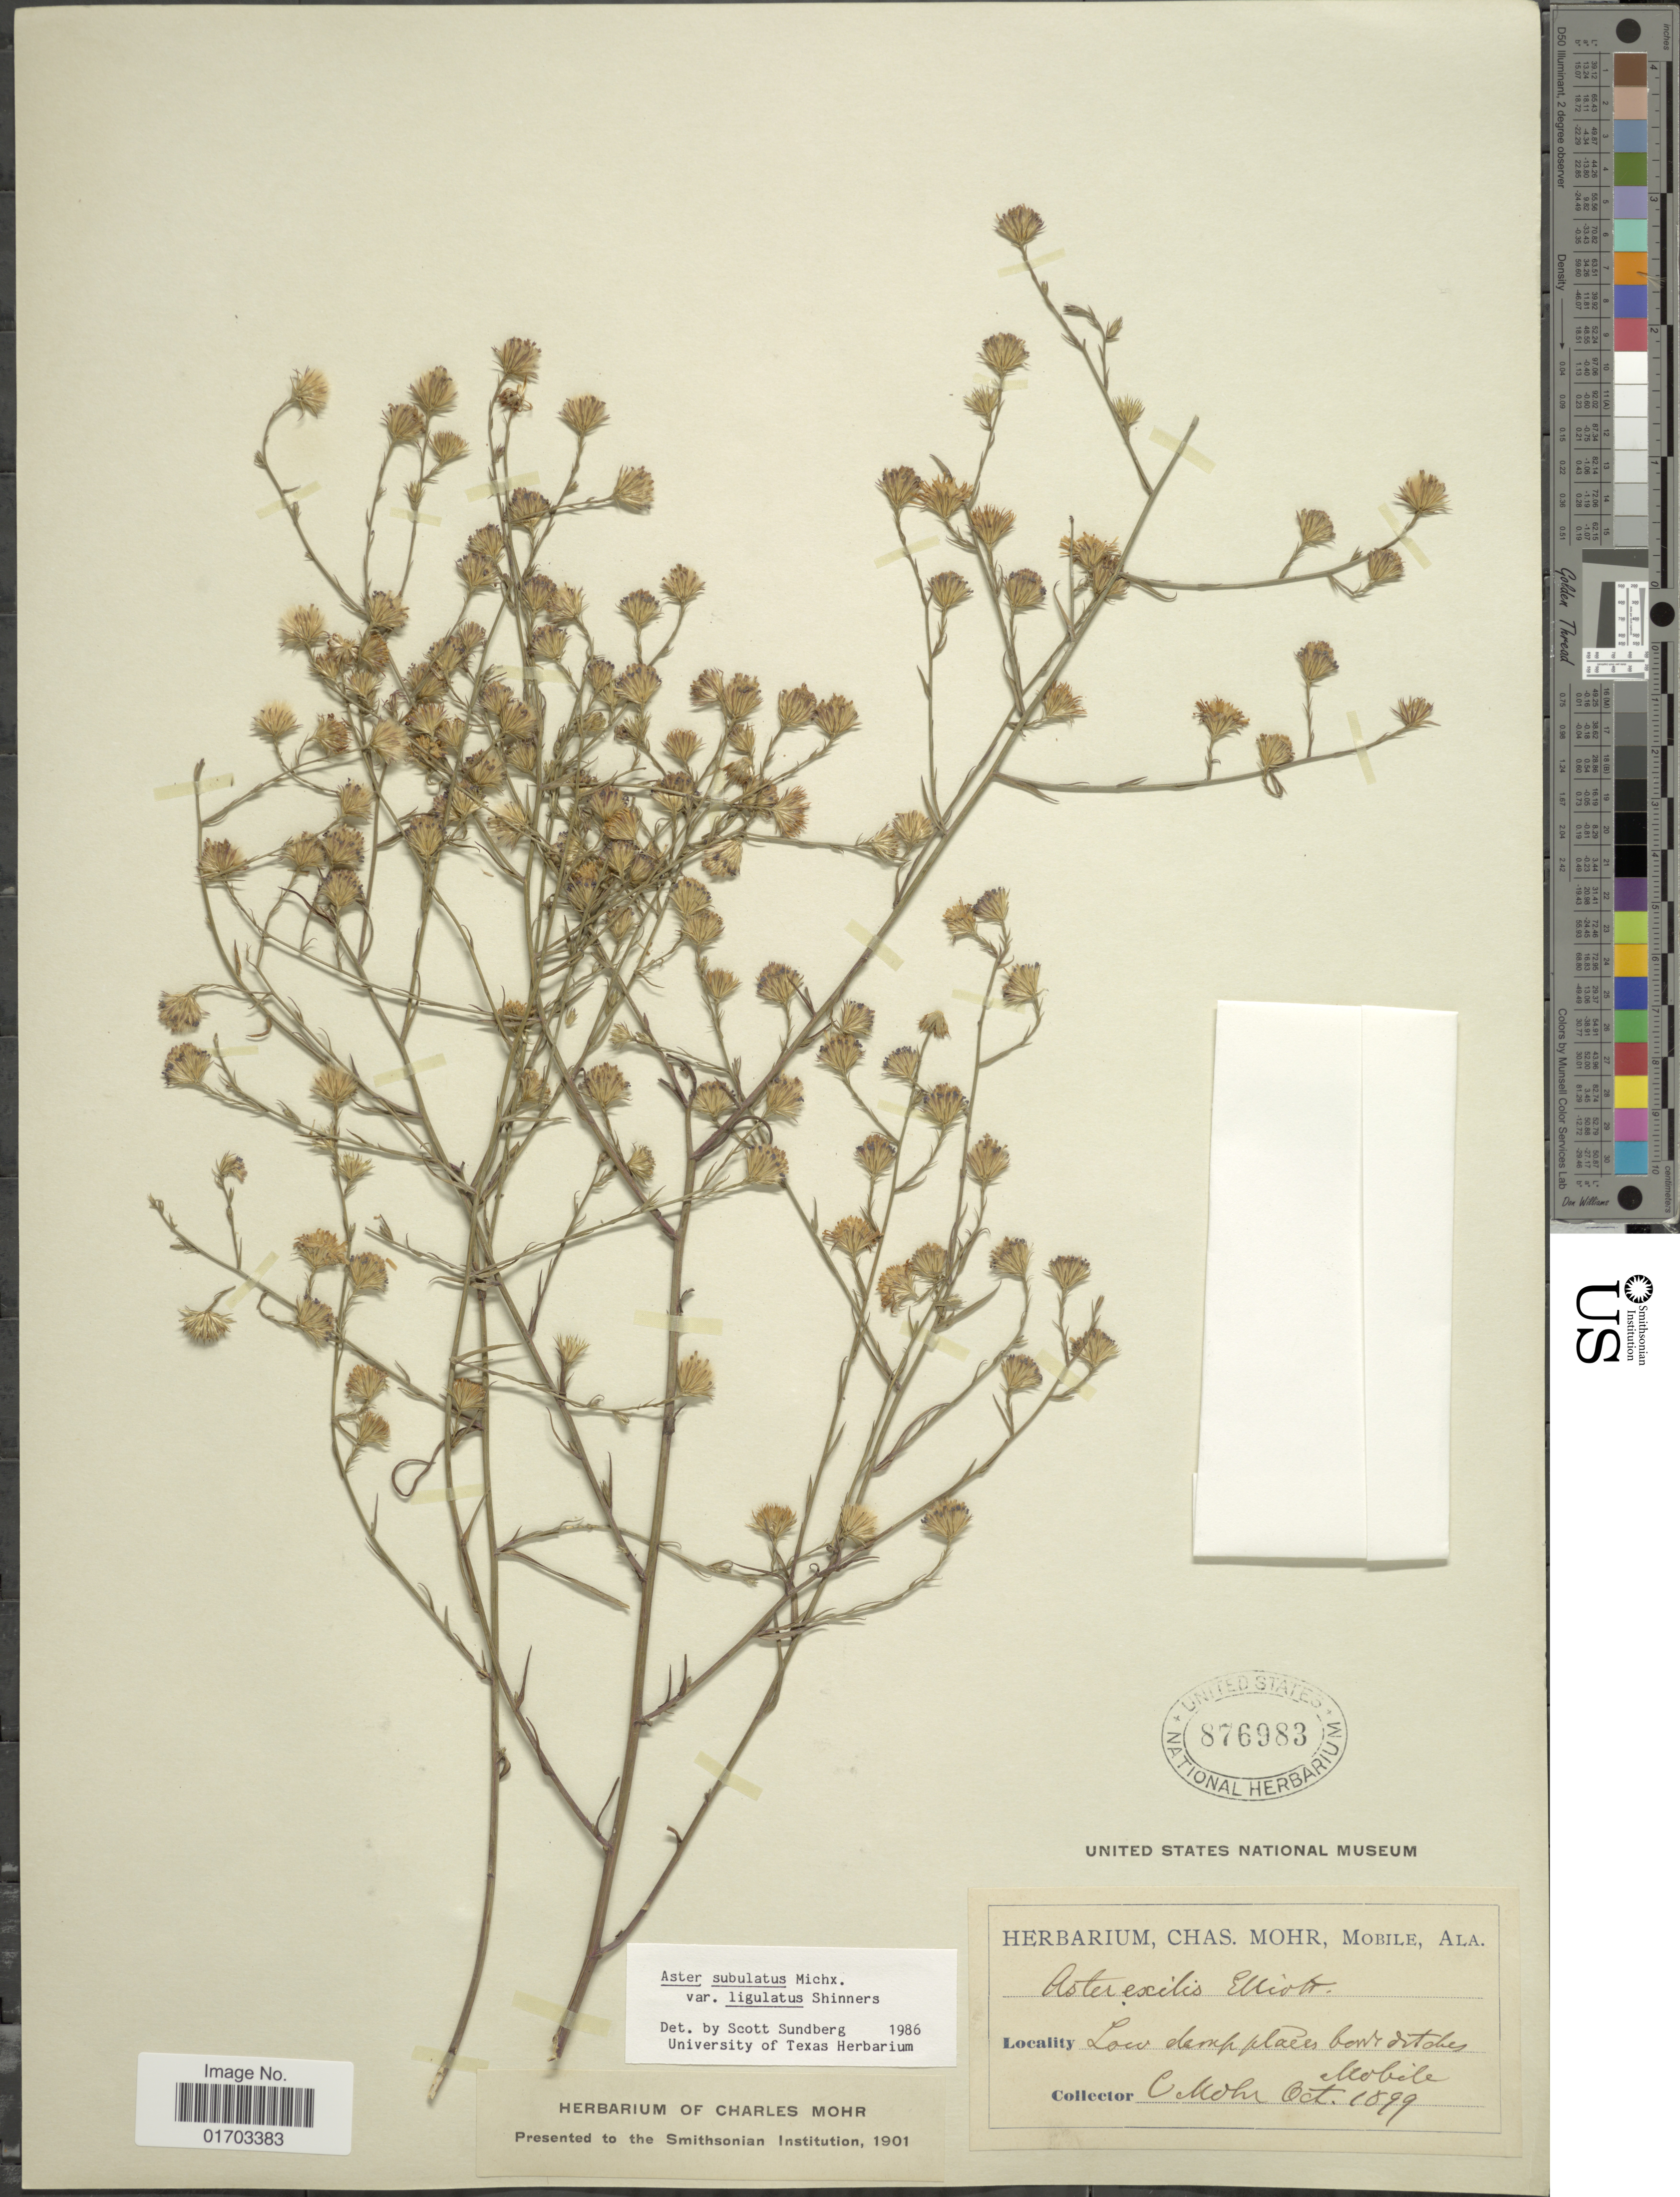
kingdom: Plantae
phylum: Tracheophyta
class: Magnoliopsida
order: Asterales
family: Asteraceae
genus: Symphyotrichum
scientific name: Symphyotrichum subulatum var. ligulatum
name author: (Shinners) S.D. Sundb.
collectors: Mohr, C. T. (herbarium)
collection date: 1899-10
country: United States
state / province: Alabama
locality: Border ditches, Mobile.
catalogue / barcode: US 876983